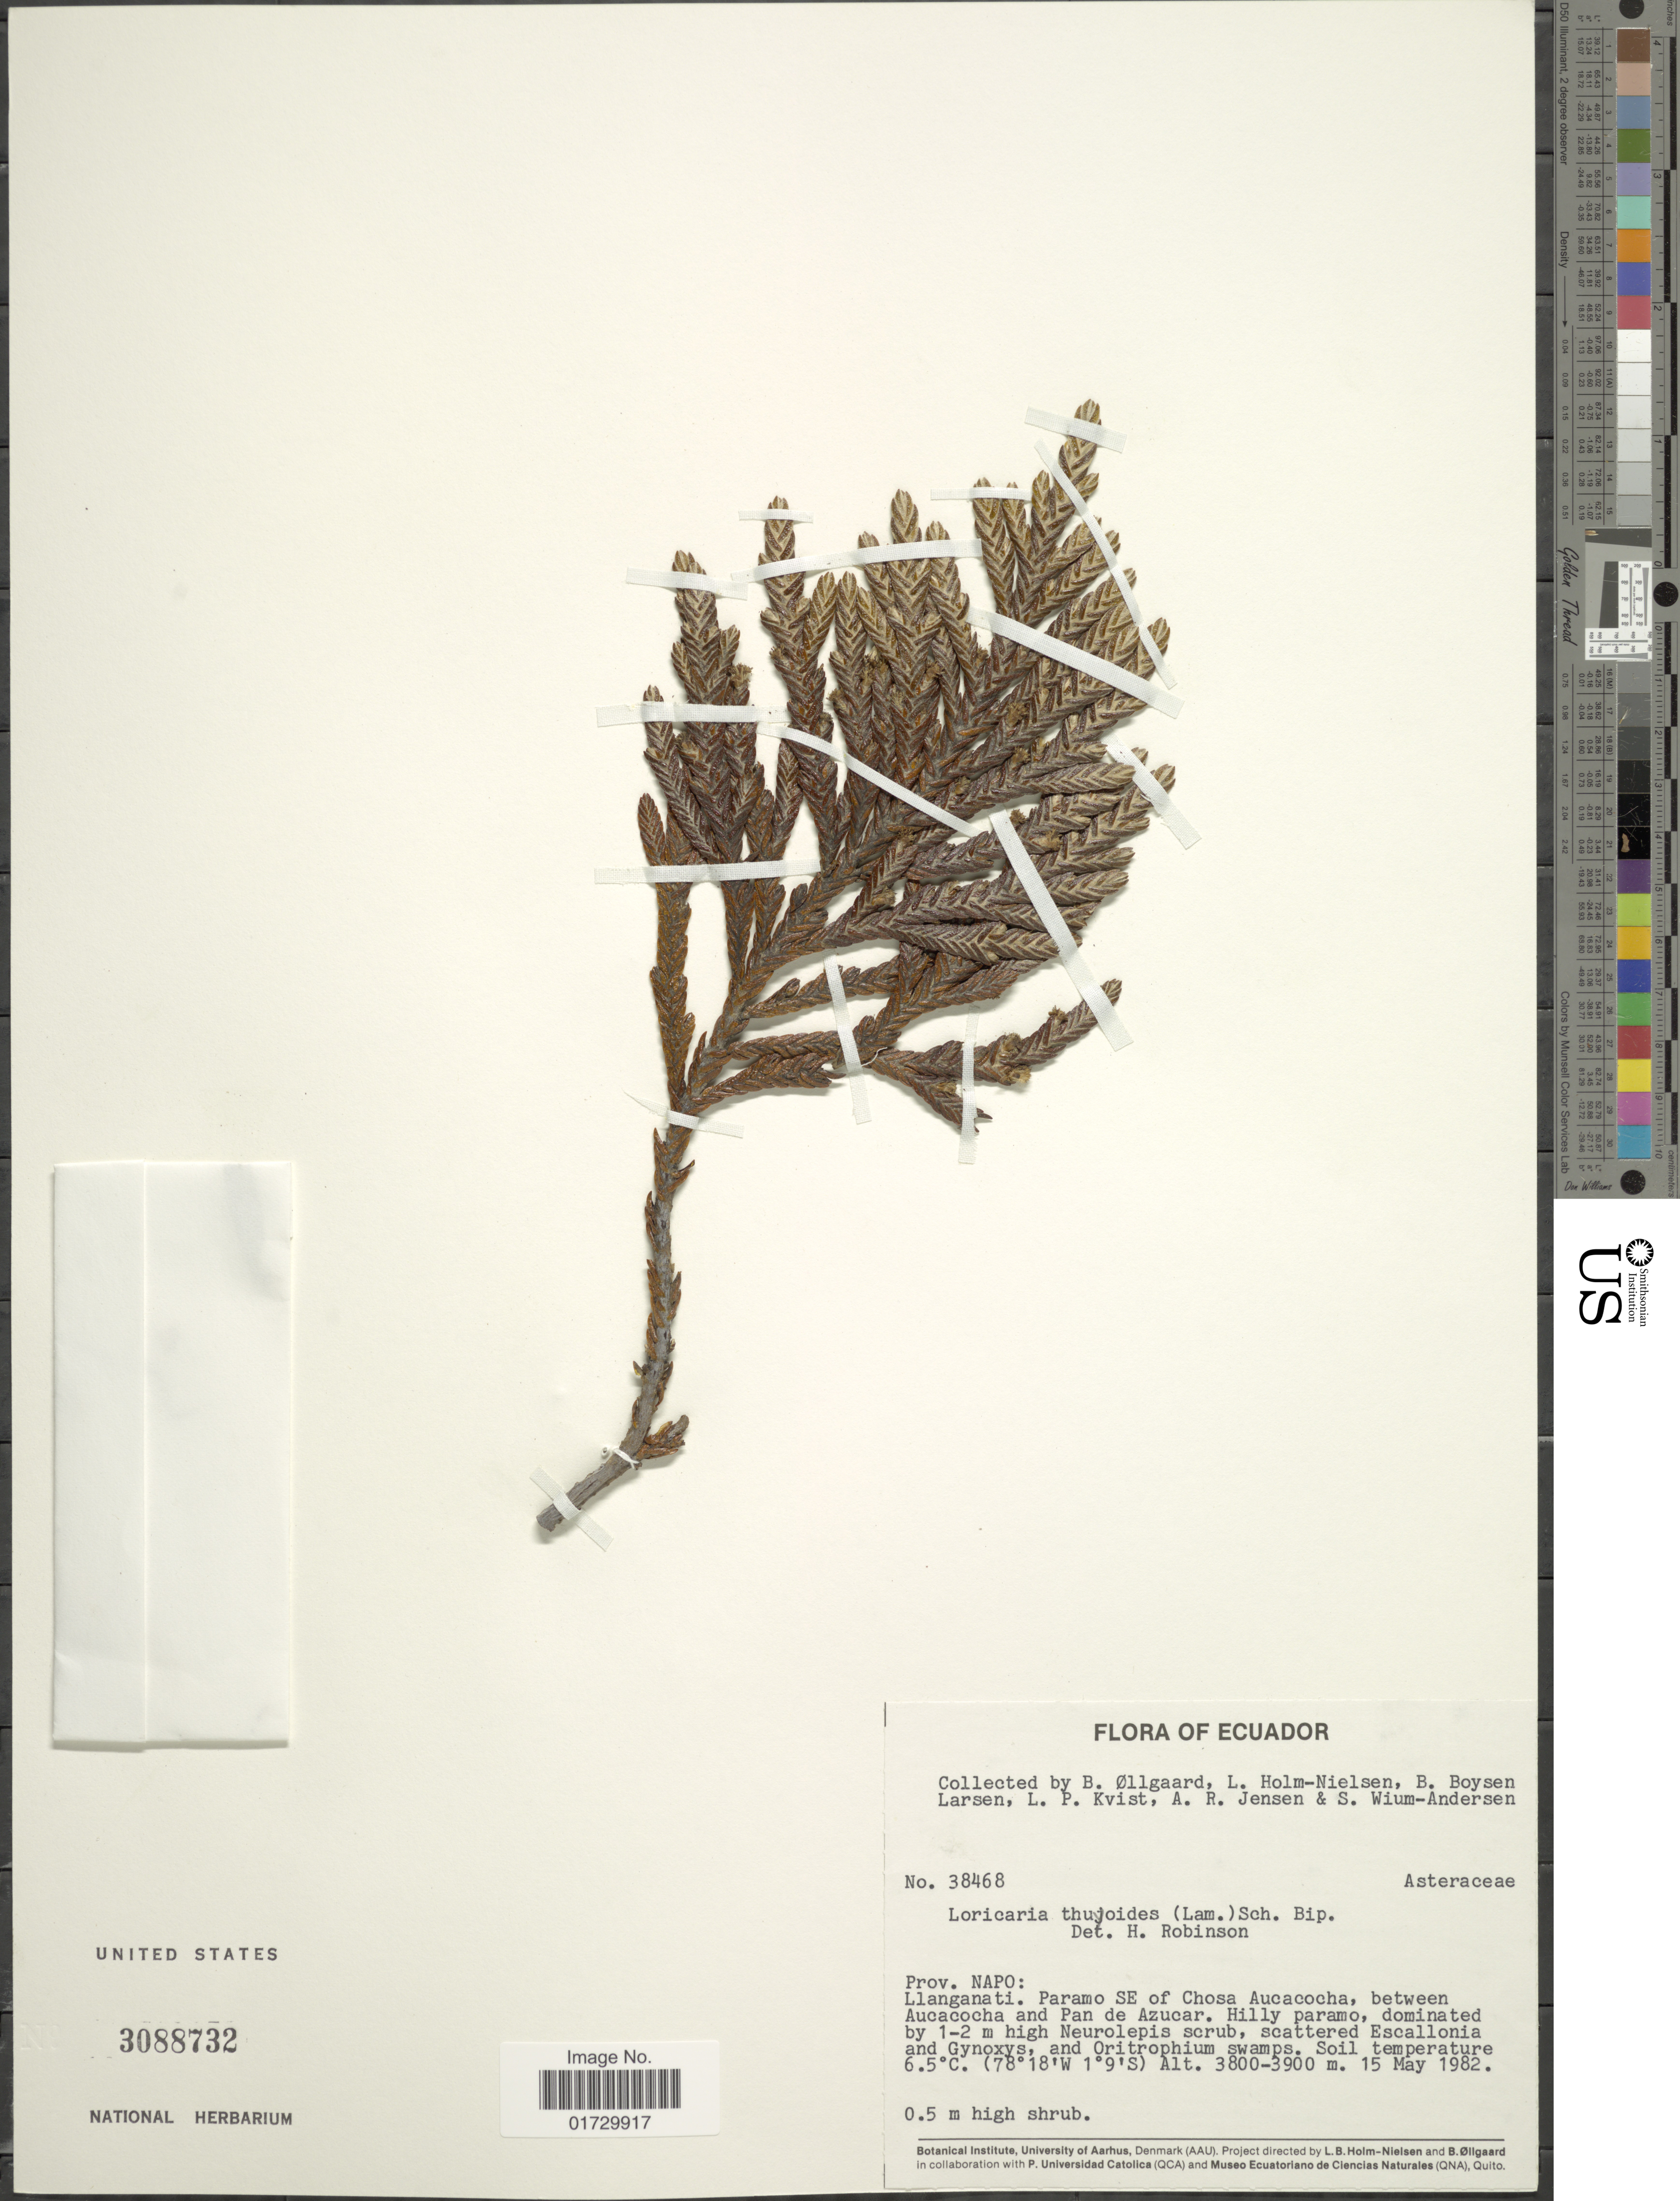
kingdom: Plantae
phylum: Tracheophyta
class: Magnoliopsida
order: Asterales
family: Asteraceae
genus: Loricaria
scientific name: Loricaria thuyoides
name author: (Lam.) Sch. Bip.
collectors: B. Øllgaard, L. Holm-Nielsen, B. Boysen Larsen, L. P. Kvist & et al.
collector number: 38468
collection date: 1982-05-15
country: Ecuador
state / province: Napo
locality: Llanganati, Paramo SE of Chosa Aucaocha, between Aucacocha and Pan de Azucar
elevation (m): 3800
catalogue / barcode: US 3088732